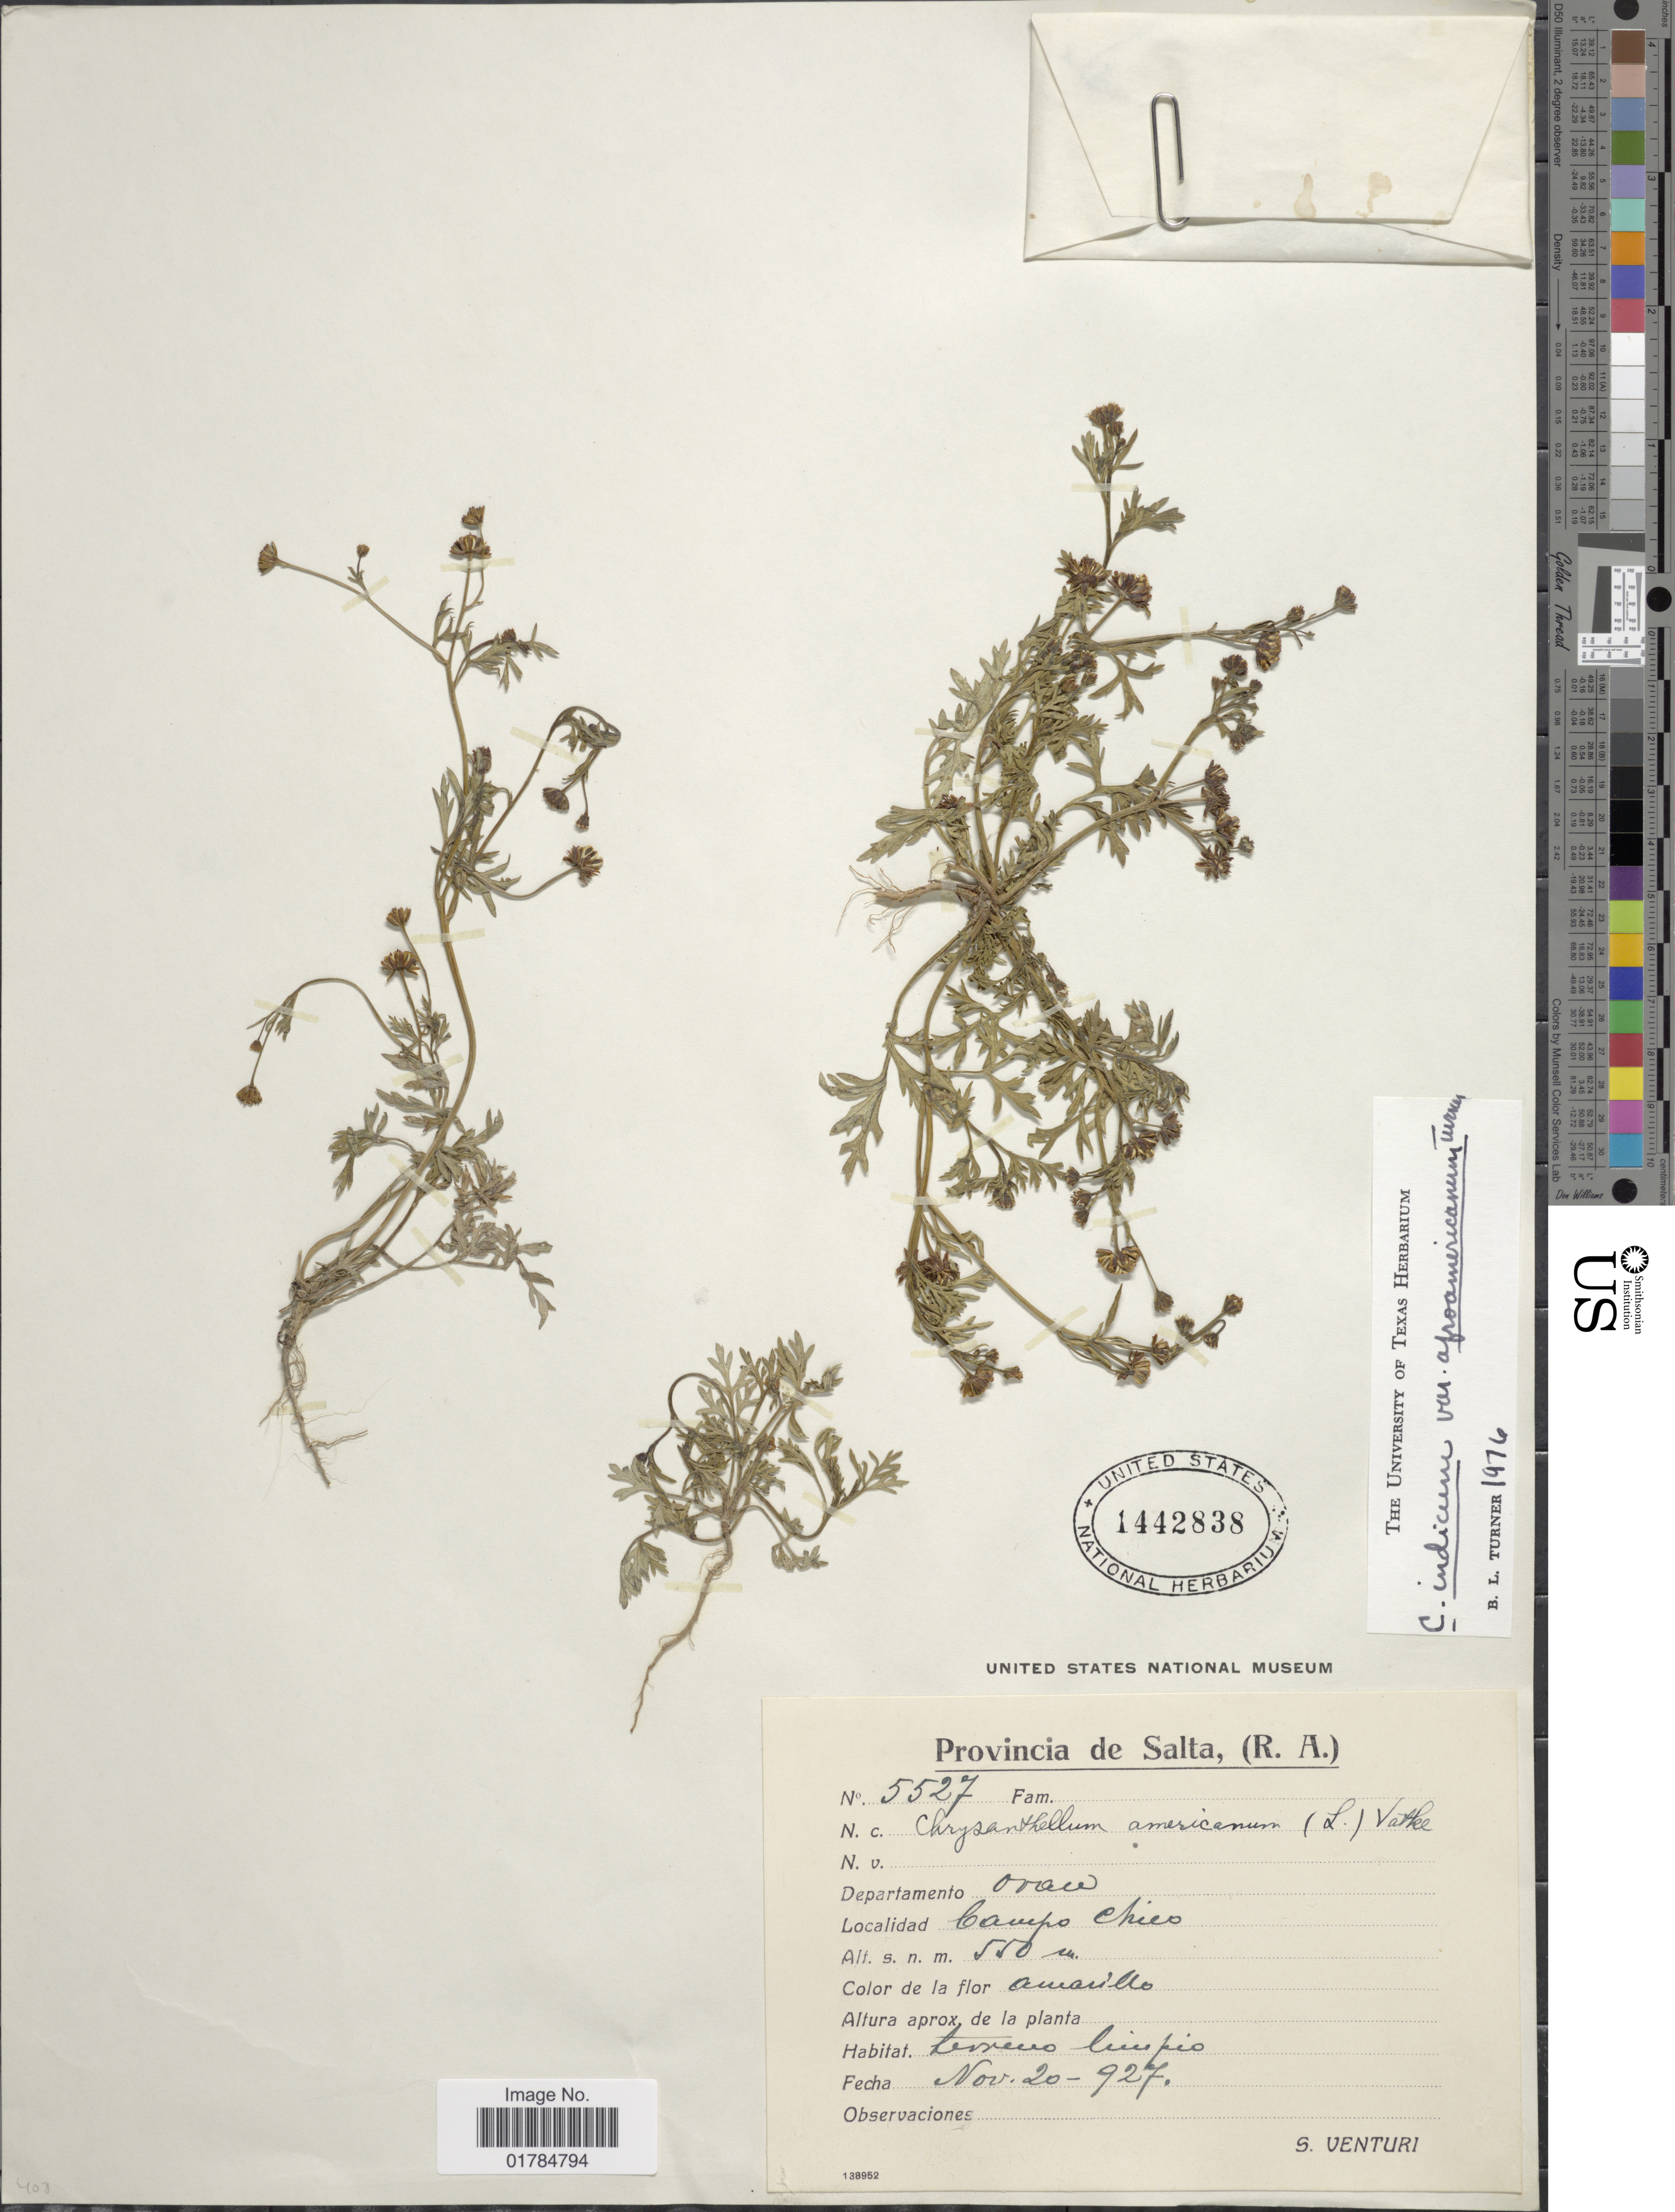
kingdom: Plantae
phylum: Tracheophyta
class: Magnoliopsida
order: Asterales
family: Asteraceae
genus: Chrysanthellum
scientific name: Chrysanthellum indicum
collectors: S. Venturi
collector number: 5527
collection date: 1927-11-20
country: Argentina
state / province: Salta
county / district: Orán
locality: Campo Chico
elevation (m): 550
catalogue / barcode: US 1442838